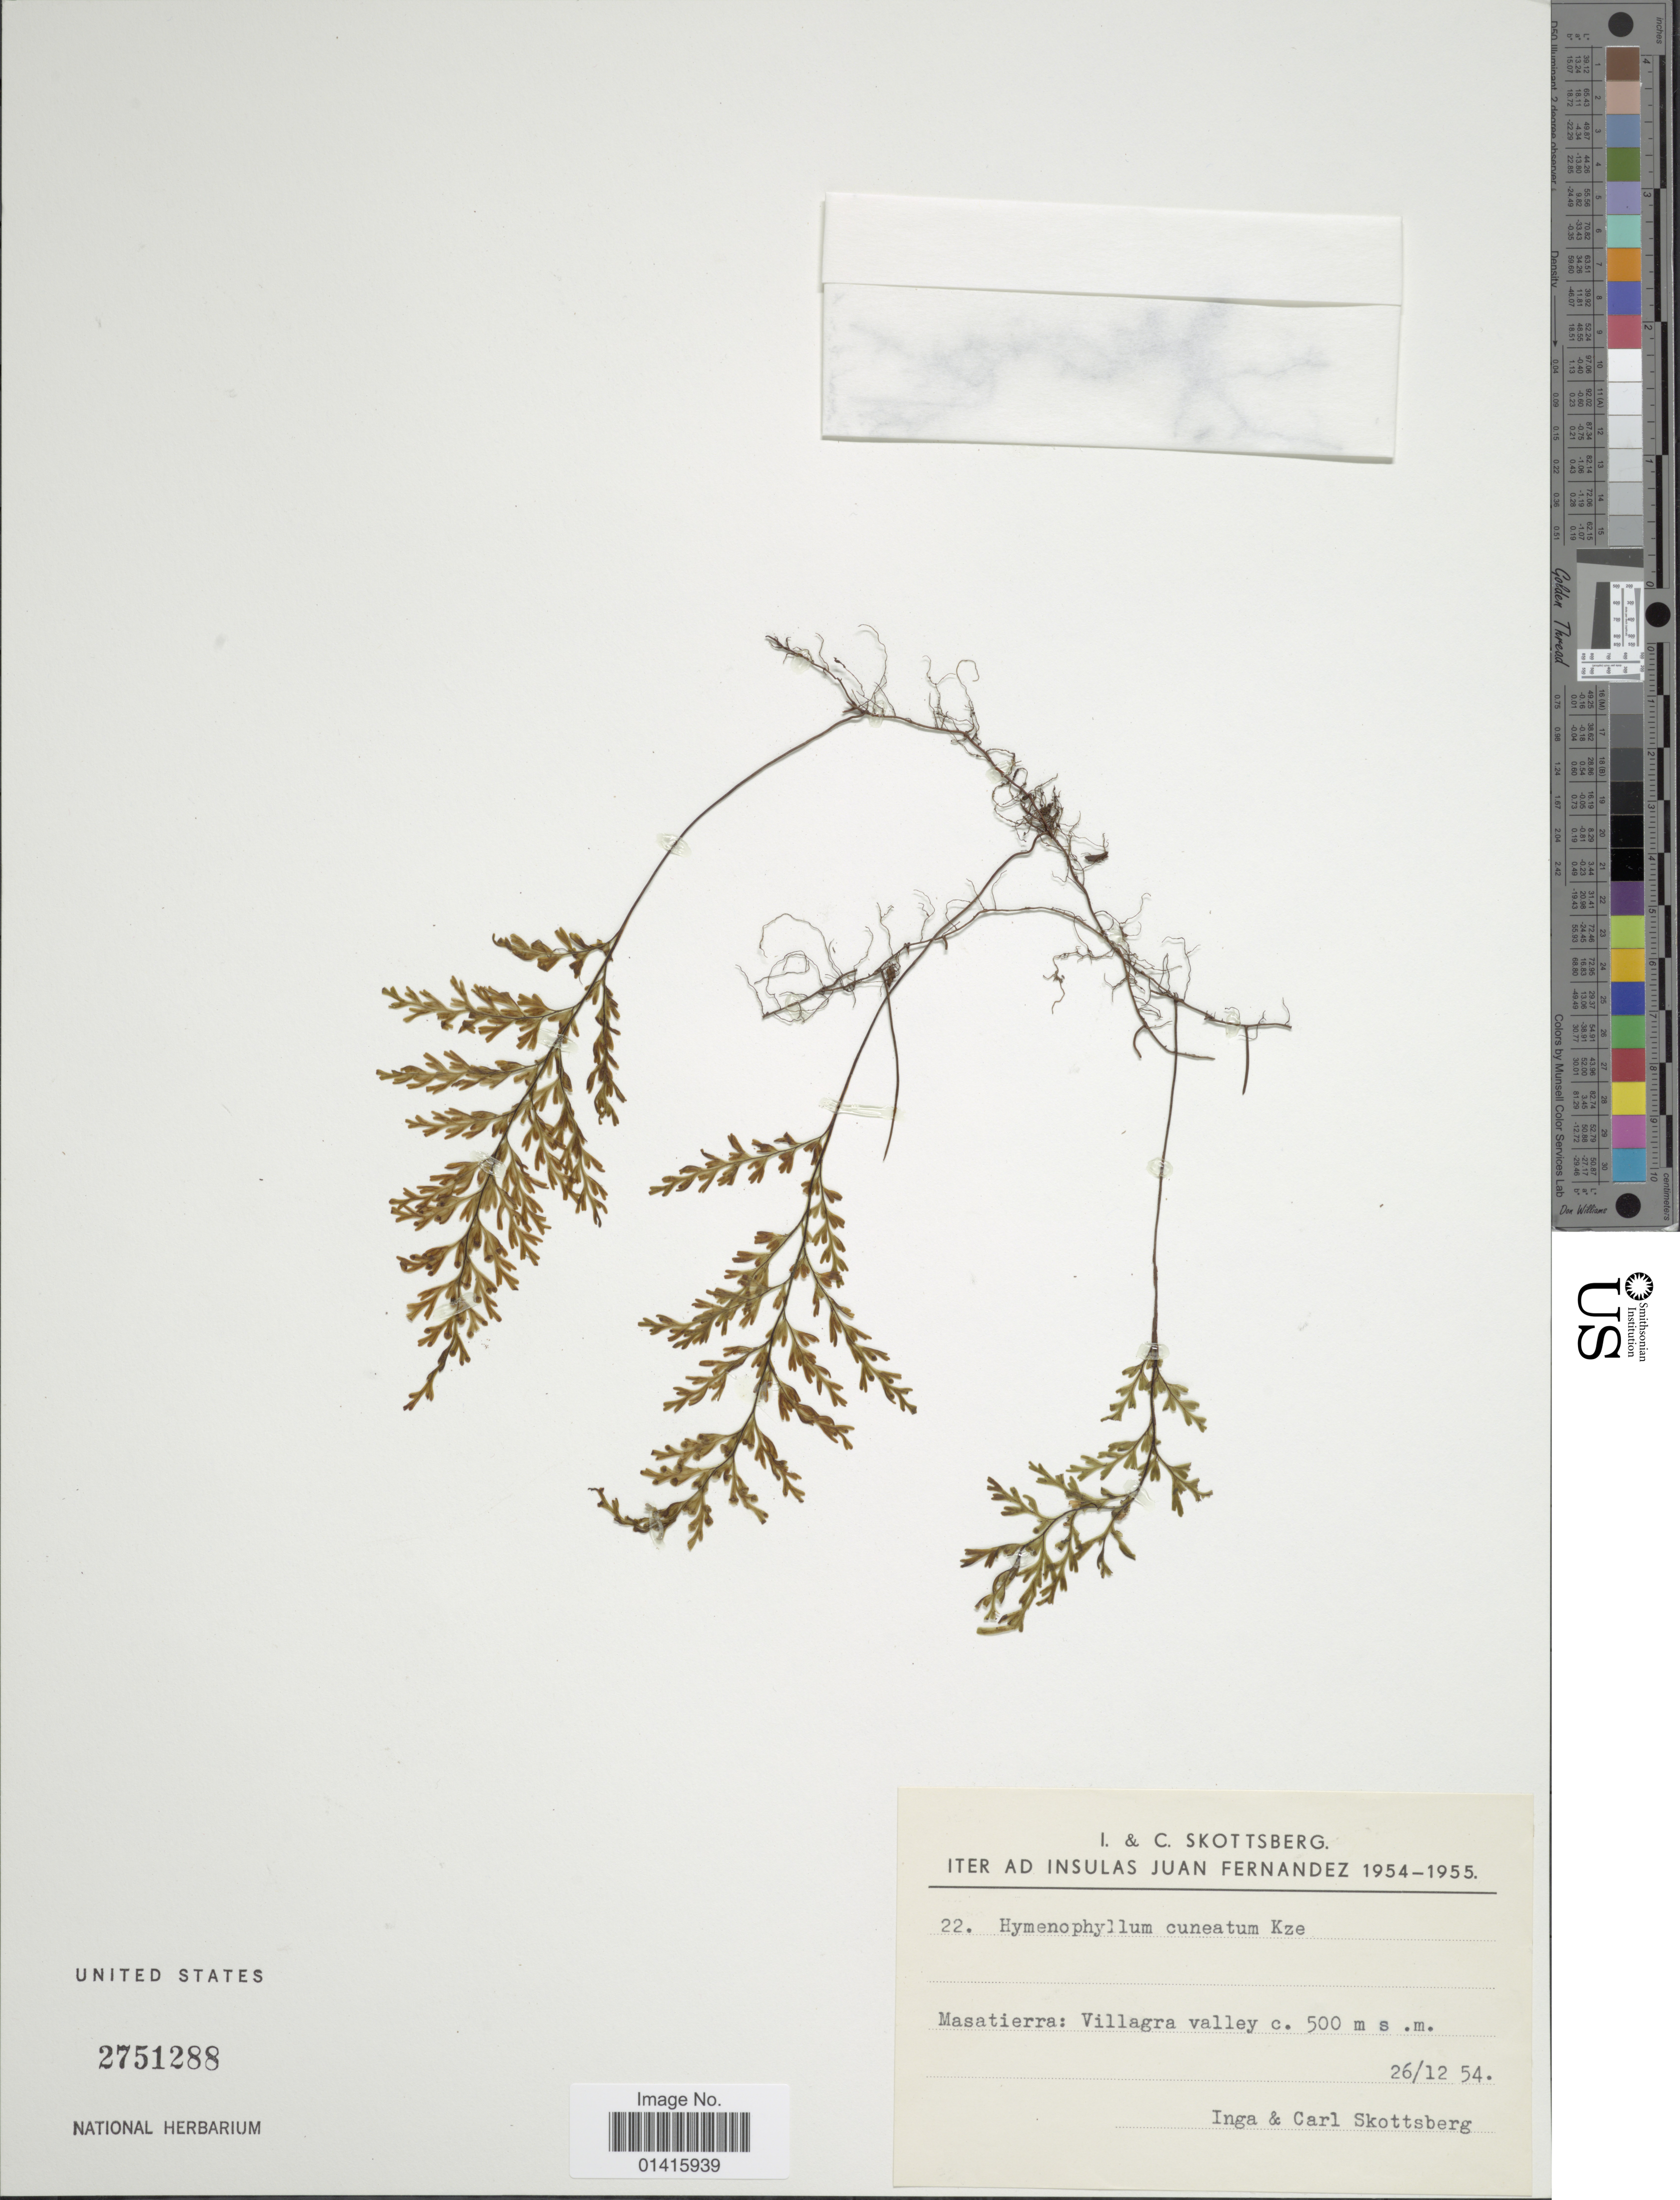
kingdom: Plantae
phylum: Tracheophyta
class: Polypodiopsida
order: Hymenophyllales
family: Hymenophyllaceae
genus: Hymenophyllum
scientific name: Hymenophyllum cuneatum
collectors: I. Skottsberg & C. Skottsberg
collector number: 22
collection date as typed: Transcribed d/m/y: 26/12/54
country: Chile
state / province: Valparaíso (V)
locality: Iter ad insulas Juan Fernandez, Masatierra: Villagra valley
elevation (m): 500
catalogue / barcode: US 2751288